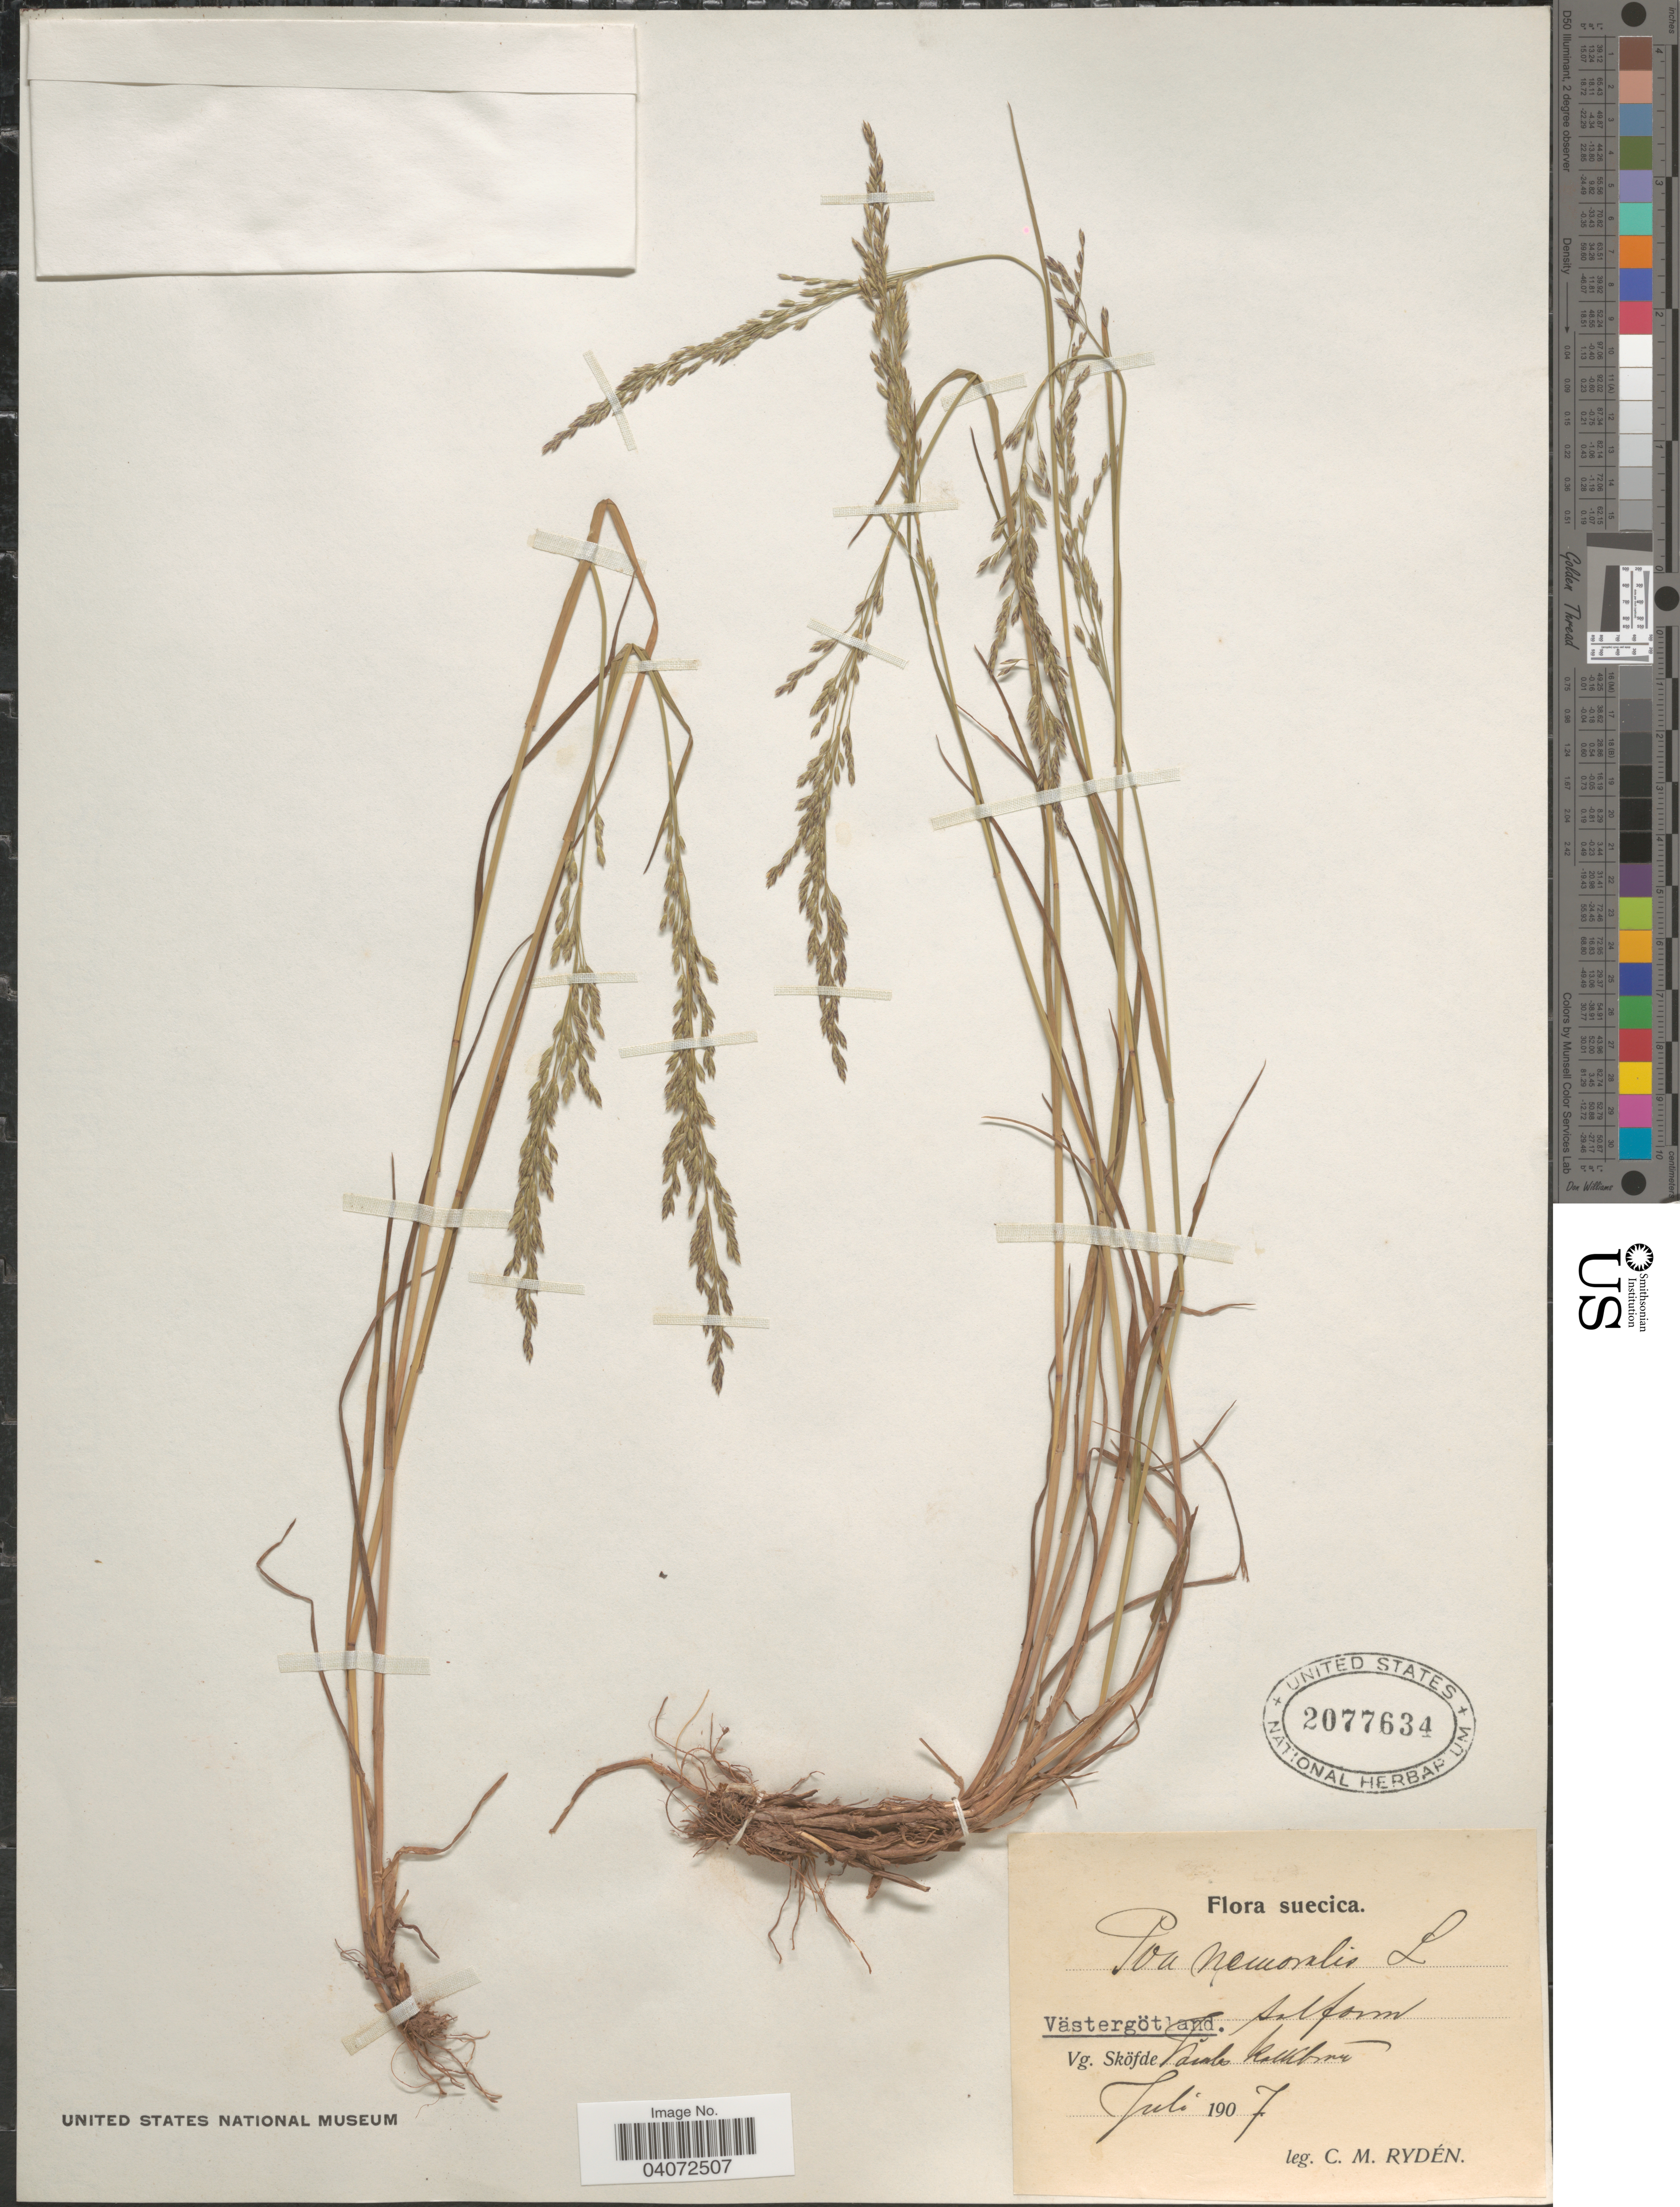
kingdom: Plantae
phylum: Tracheophyta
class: Liliopsida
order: Poales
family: Poaceae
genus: Poa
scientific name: Poa nemoralis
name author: L.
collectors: C. Rydén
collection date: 1907-07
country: Sweden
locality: Suecica. Västergötland. Salform [interpreted]. Vg. Sköfde Varml Kalkbron.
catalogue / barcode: US 2077634